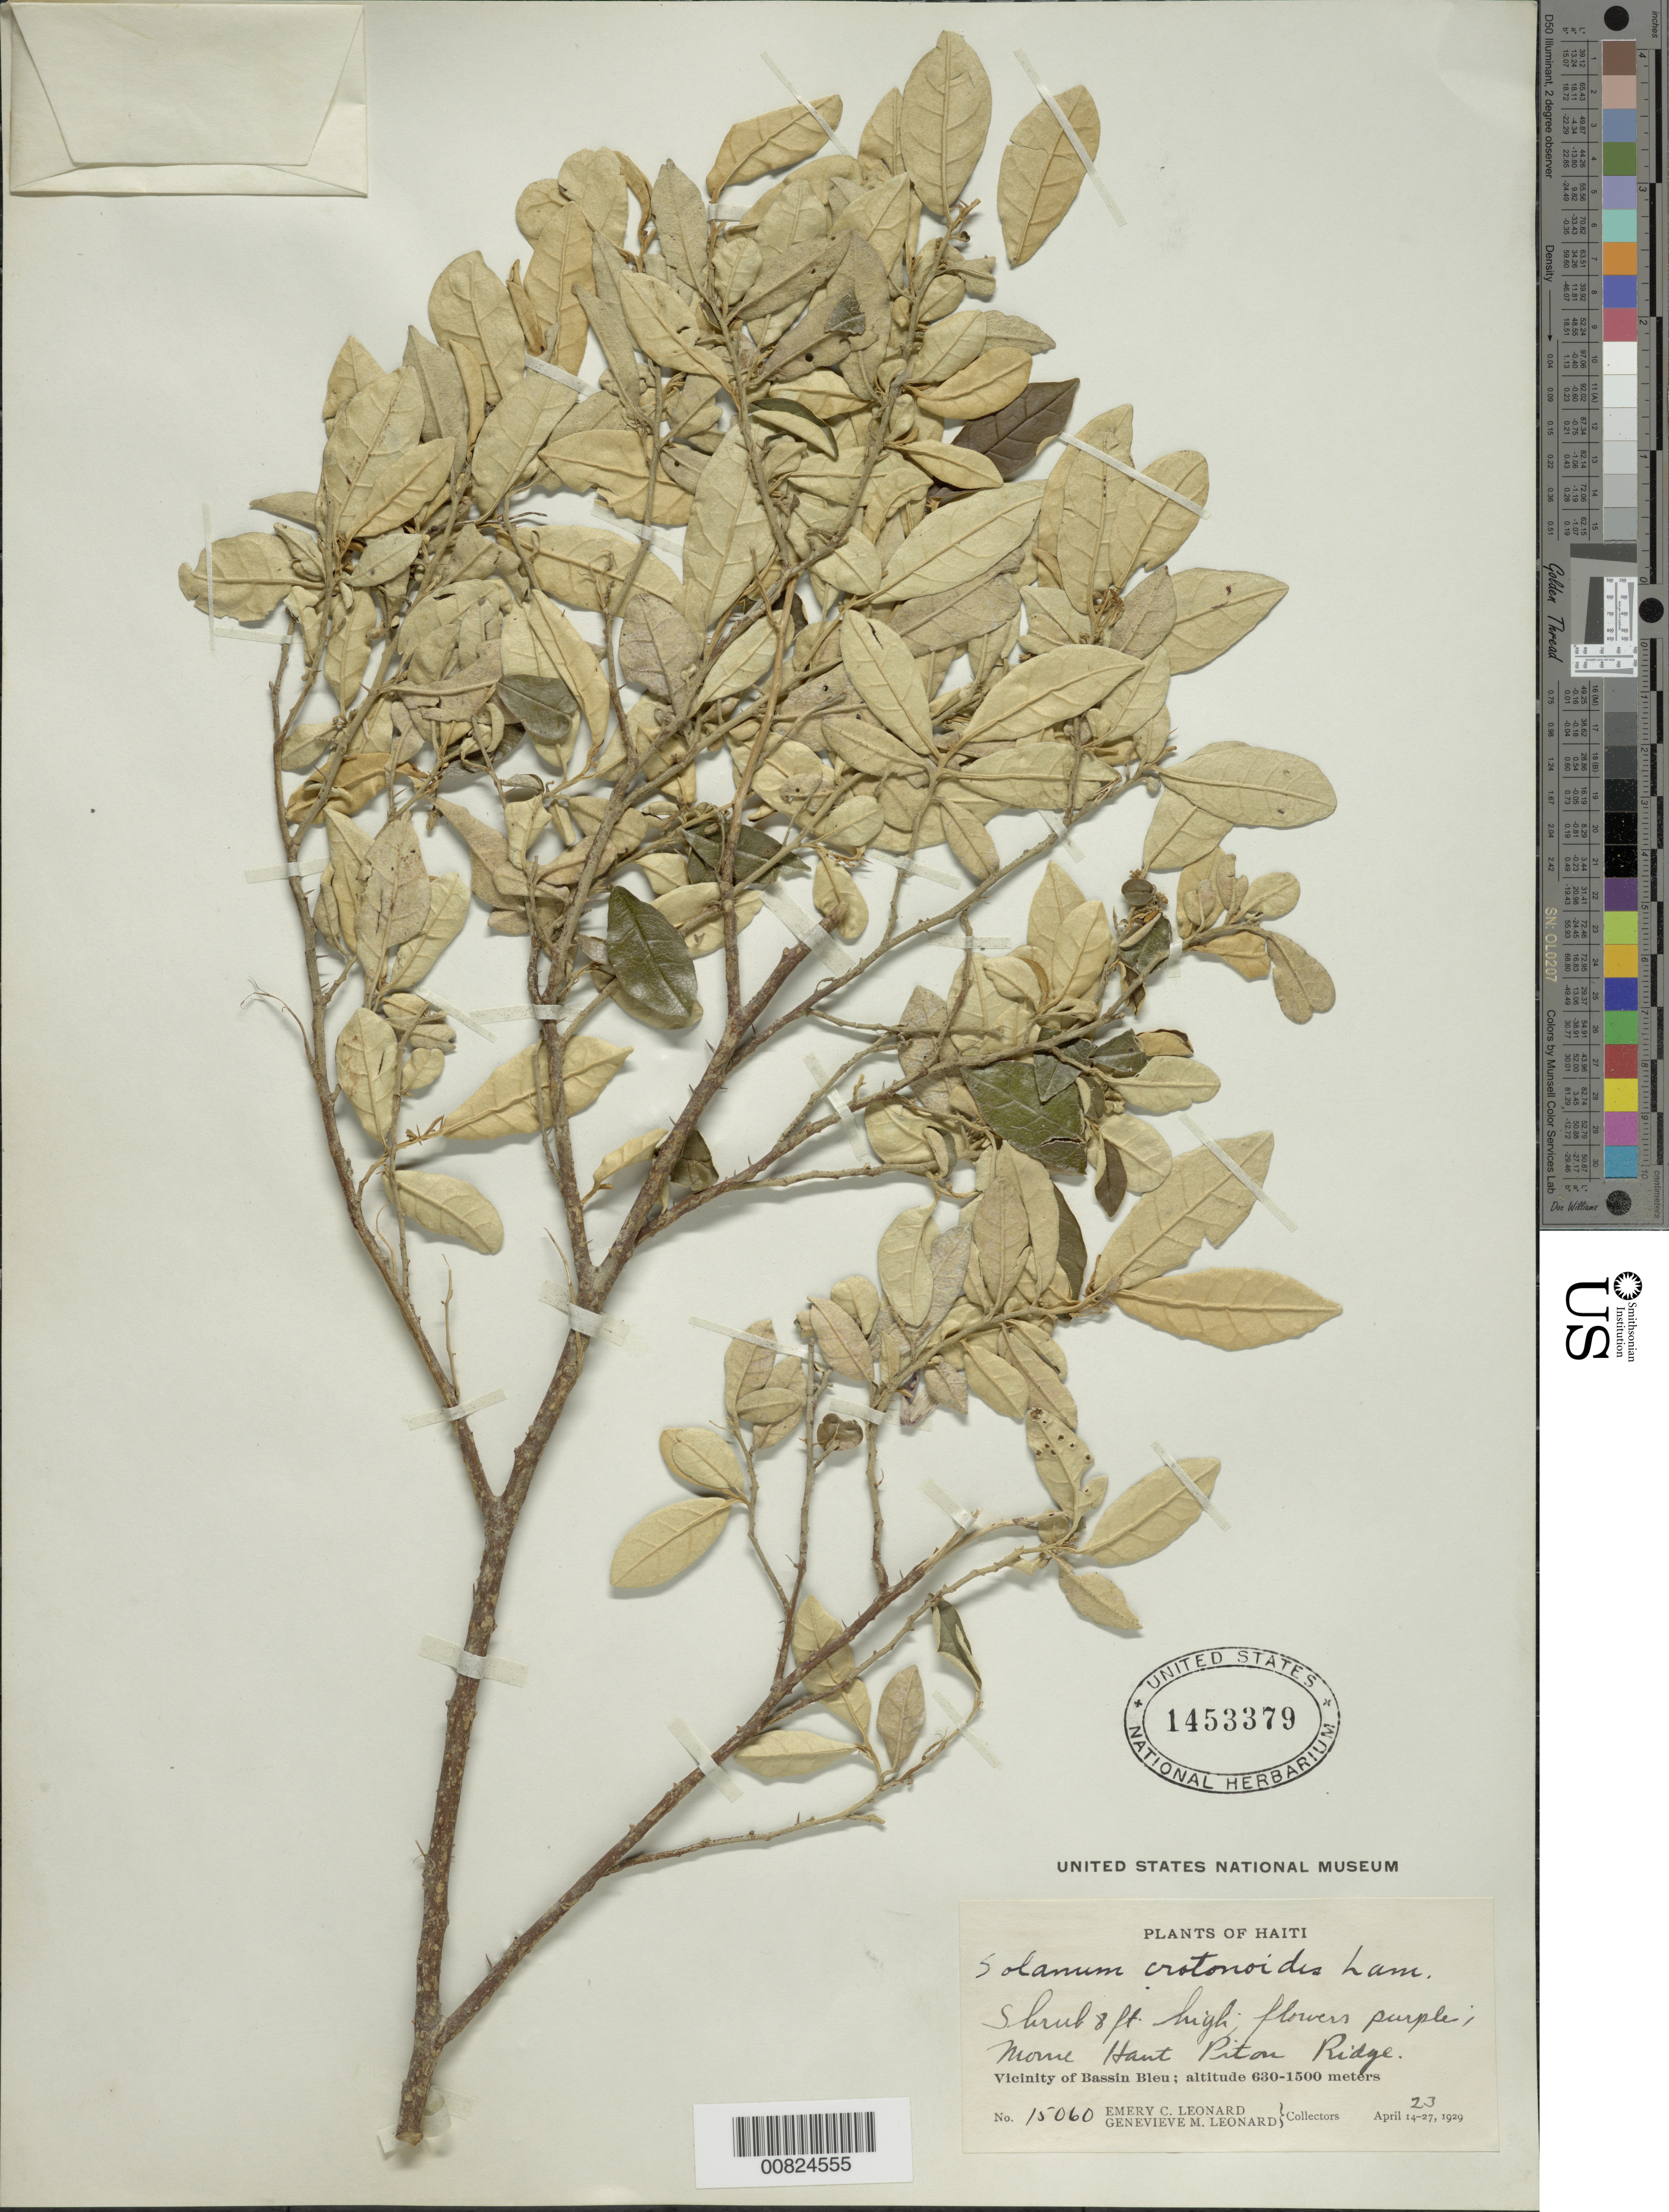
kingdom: Plantae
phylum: Tracheophyta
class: Magnoliopsida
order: Solanales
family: Solanaceae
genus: Solanum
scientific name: Solanum crotonoides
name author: Lam.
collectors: E. C. Leonard & G. M. Leonard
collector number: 15060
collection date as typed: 23 Apr 1929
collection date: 1929-04-23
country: Haiti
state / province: Nord-Ouest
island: Hispaniola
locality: Vicinity of Bassin Bleu, Morne Haut Piton Ridge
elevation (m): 630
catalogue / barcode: US 1453379